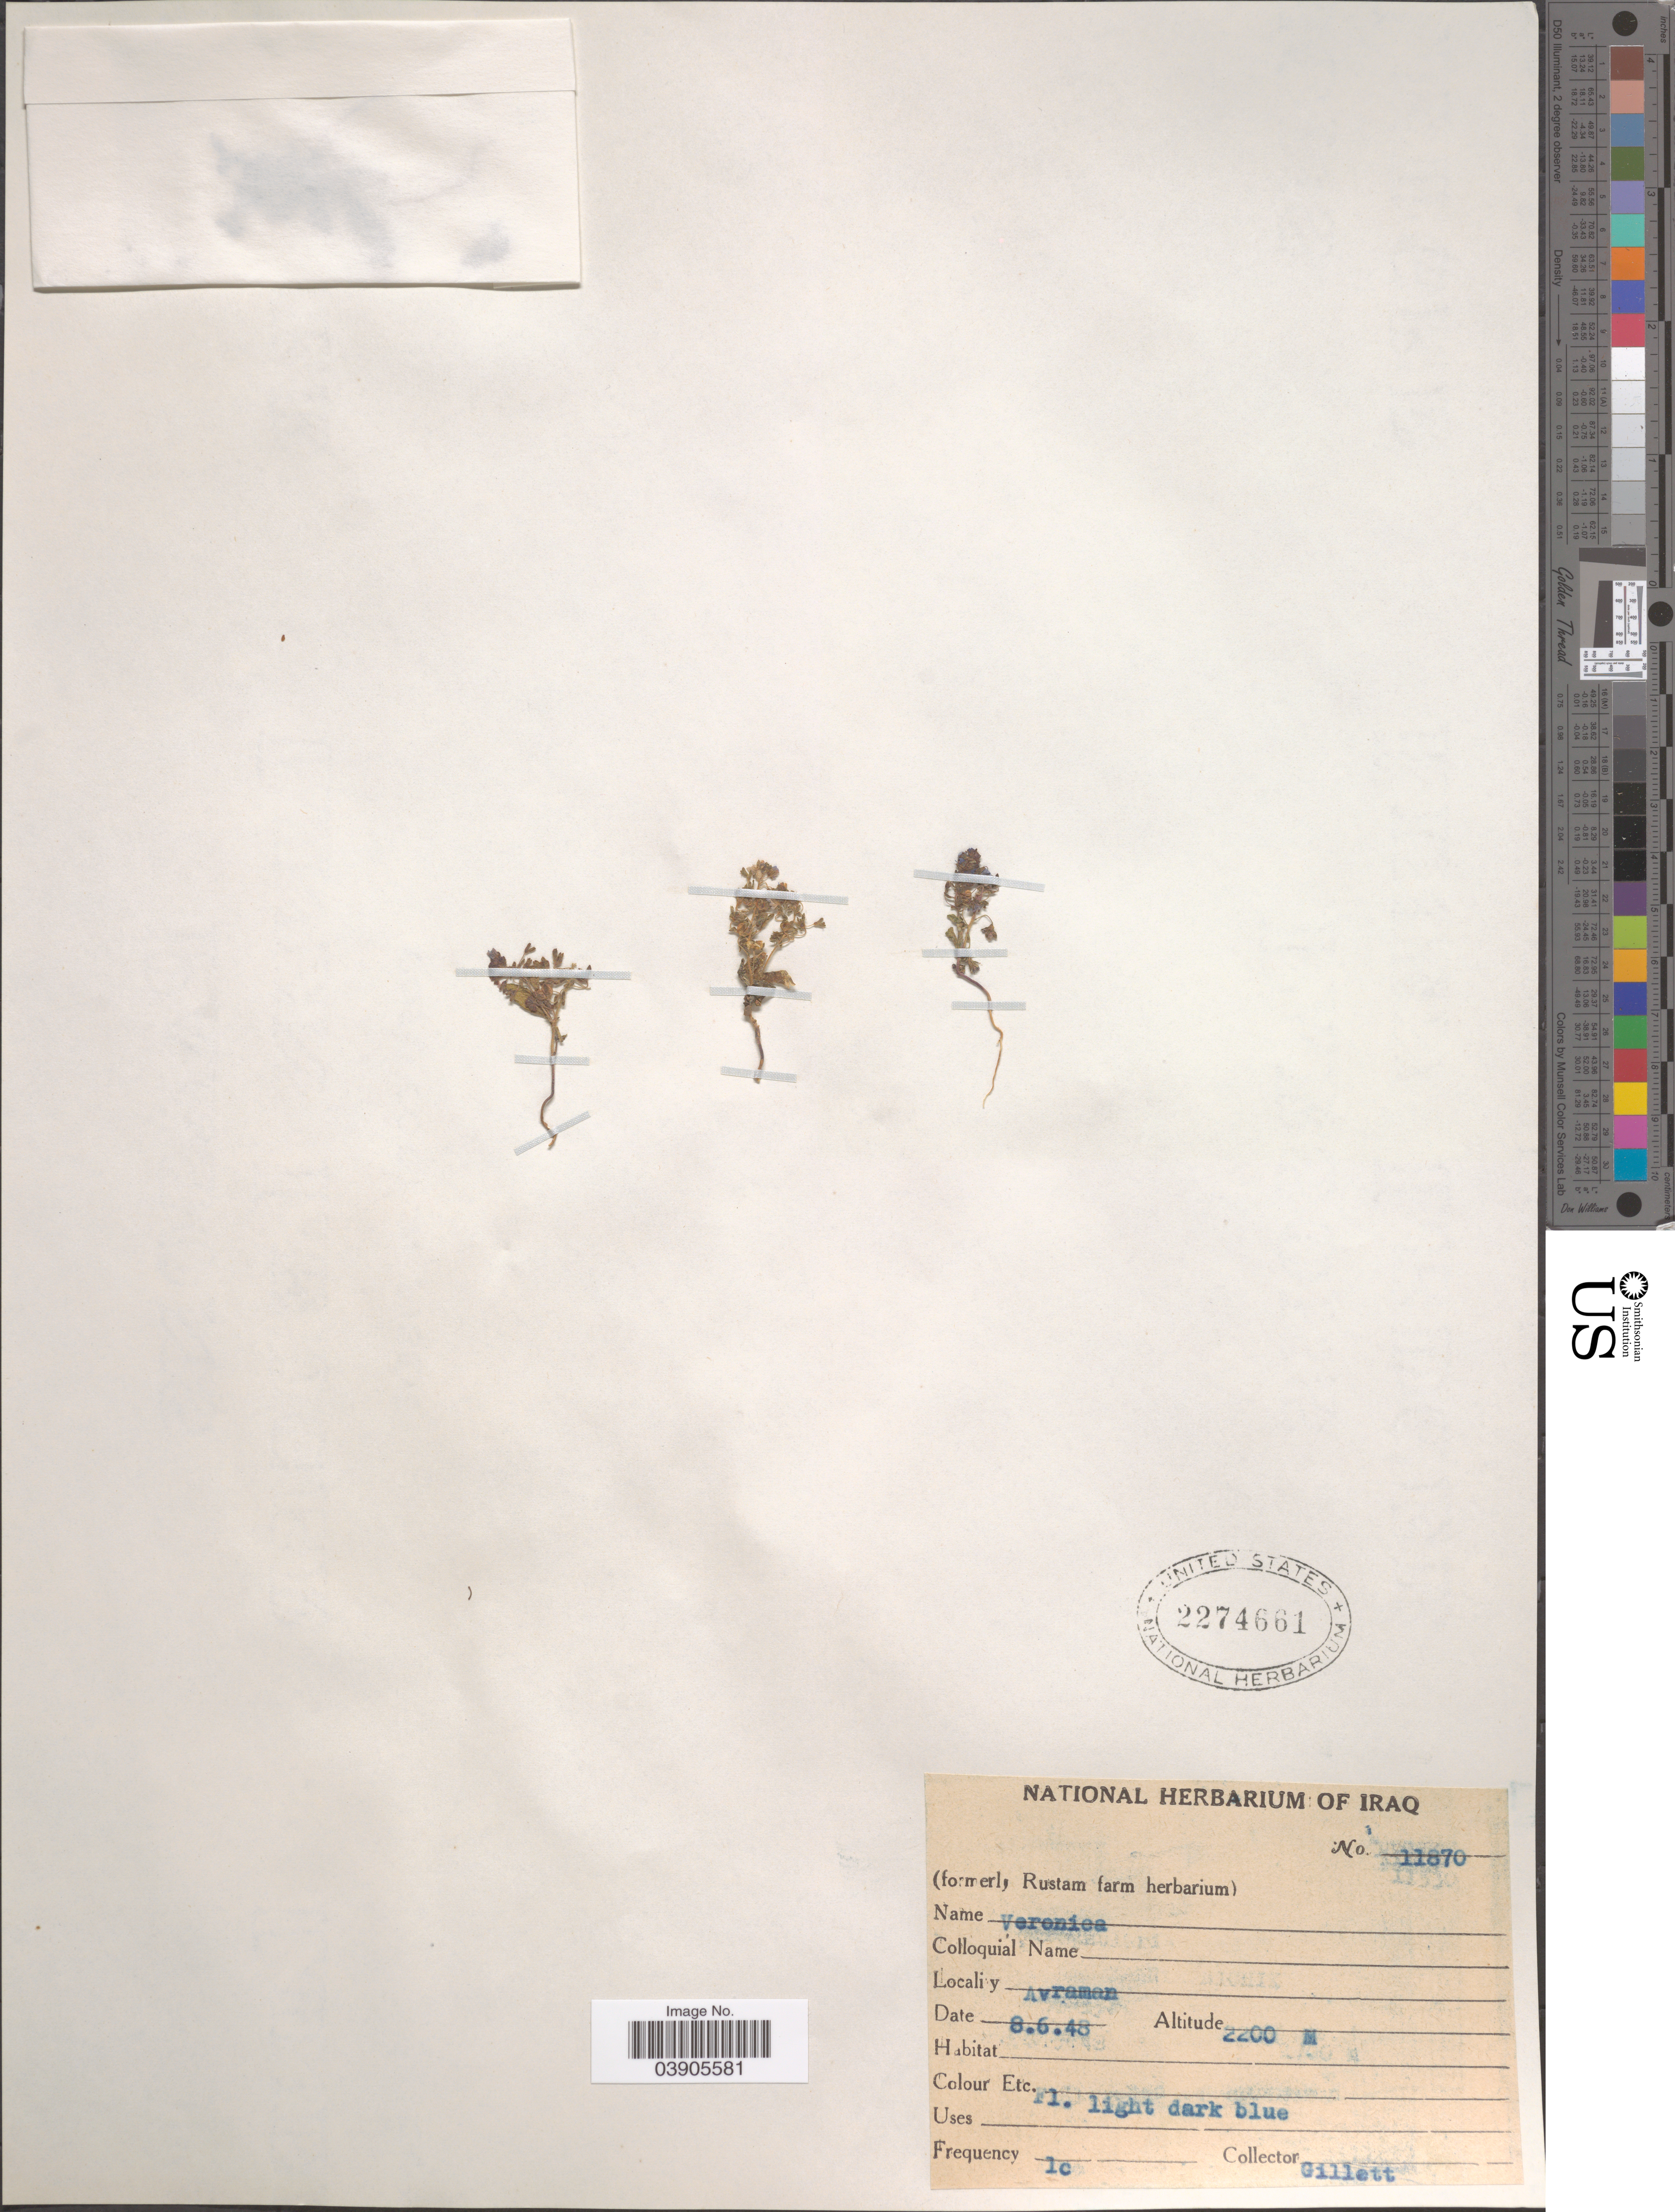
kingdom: Plantae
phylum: Tracheophyta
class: Magnoliopsida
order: Lamiales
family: Plantaginaceae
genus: Veronica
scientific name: Veronica sp.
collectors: Gillett, --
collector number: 11870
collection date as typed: Transcribed d/m/y: 8/6/48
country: Iraq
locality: Avraman.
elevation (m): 2200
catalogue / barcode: US 2274661